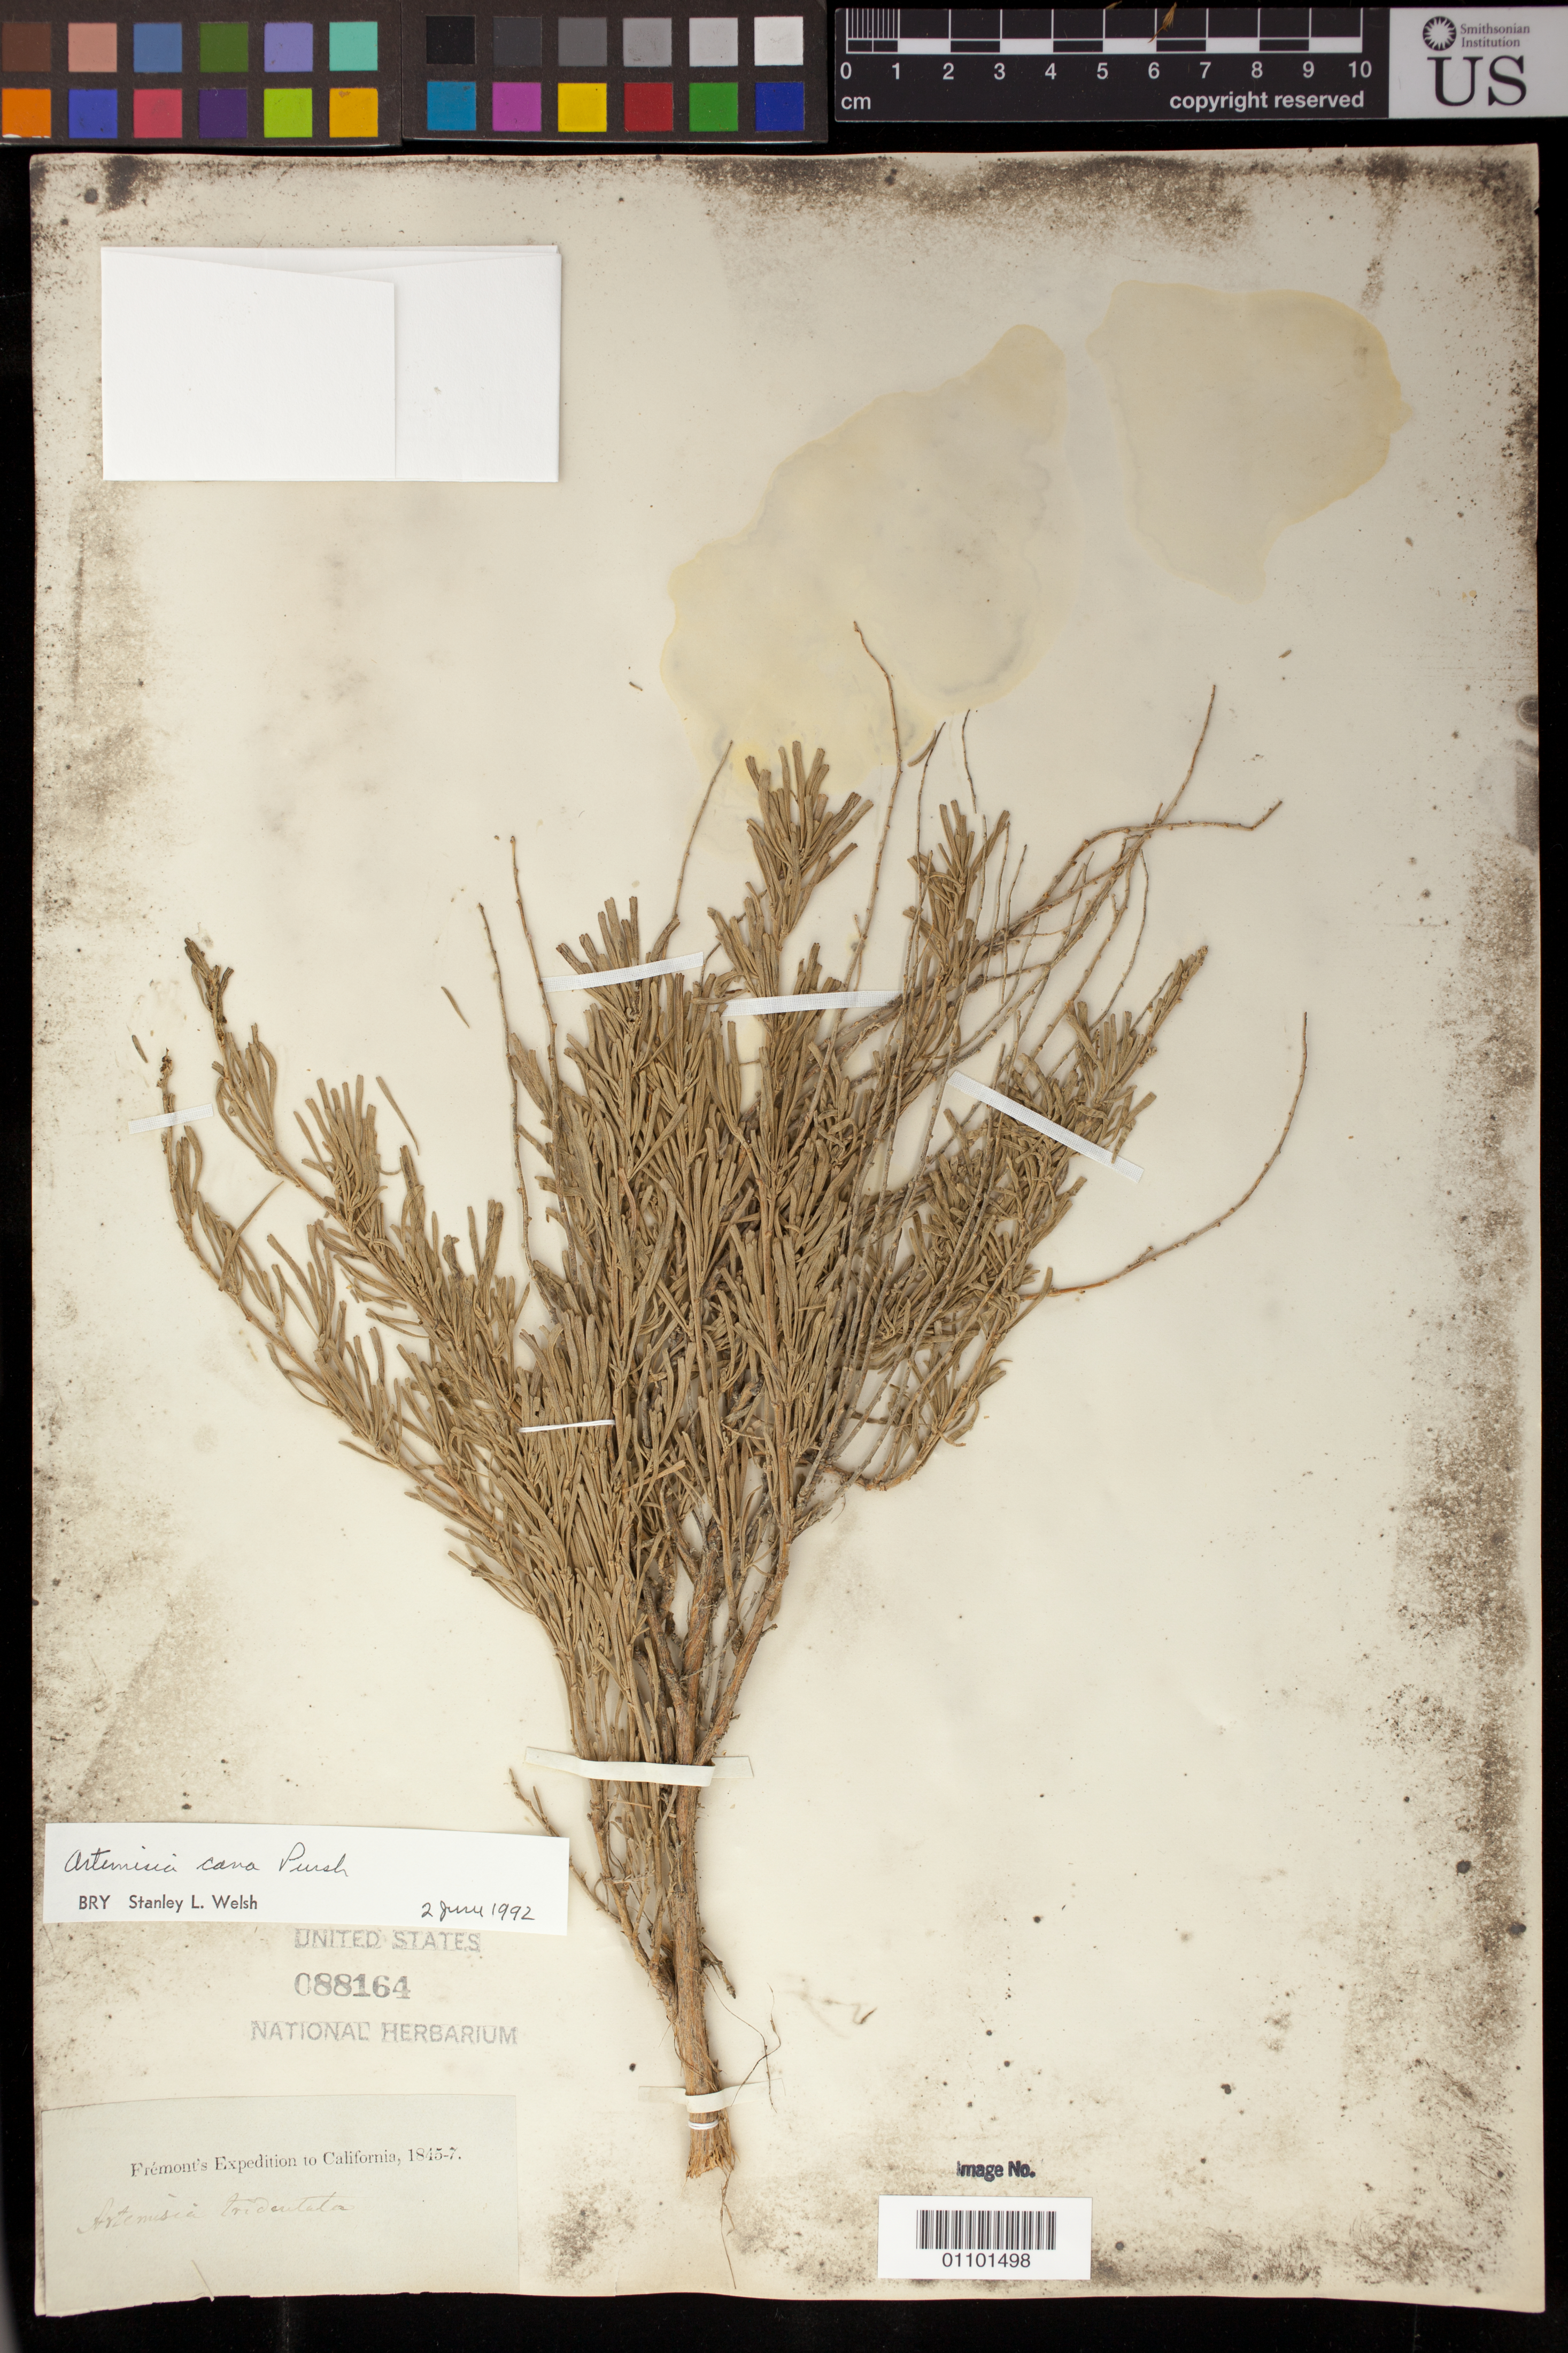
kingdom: Plantae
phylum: Tracheophyta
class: Magnoliopsida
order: Asterales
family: Asteraceae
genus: Artemisia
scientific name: Artemisia cana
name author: Pursh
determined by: Welsh, Stanley L., (BRY), Brigham Young University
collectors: J. C. Frémont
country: United States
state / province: California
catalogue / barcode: US 88164